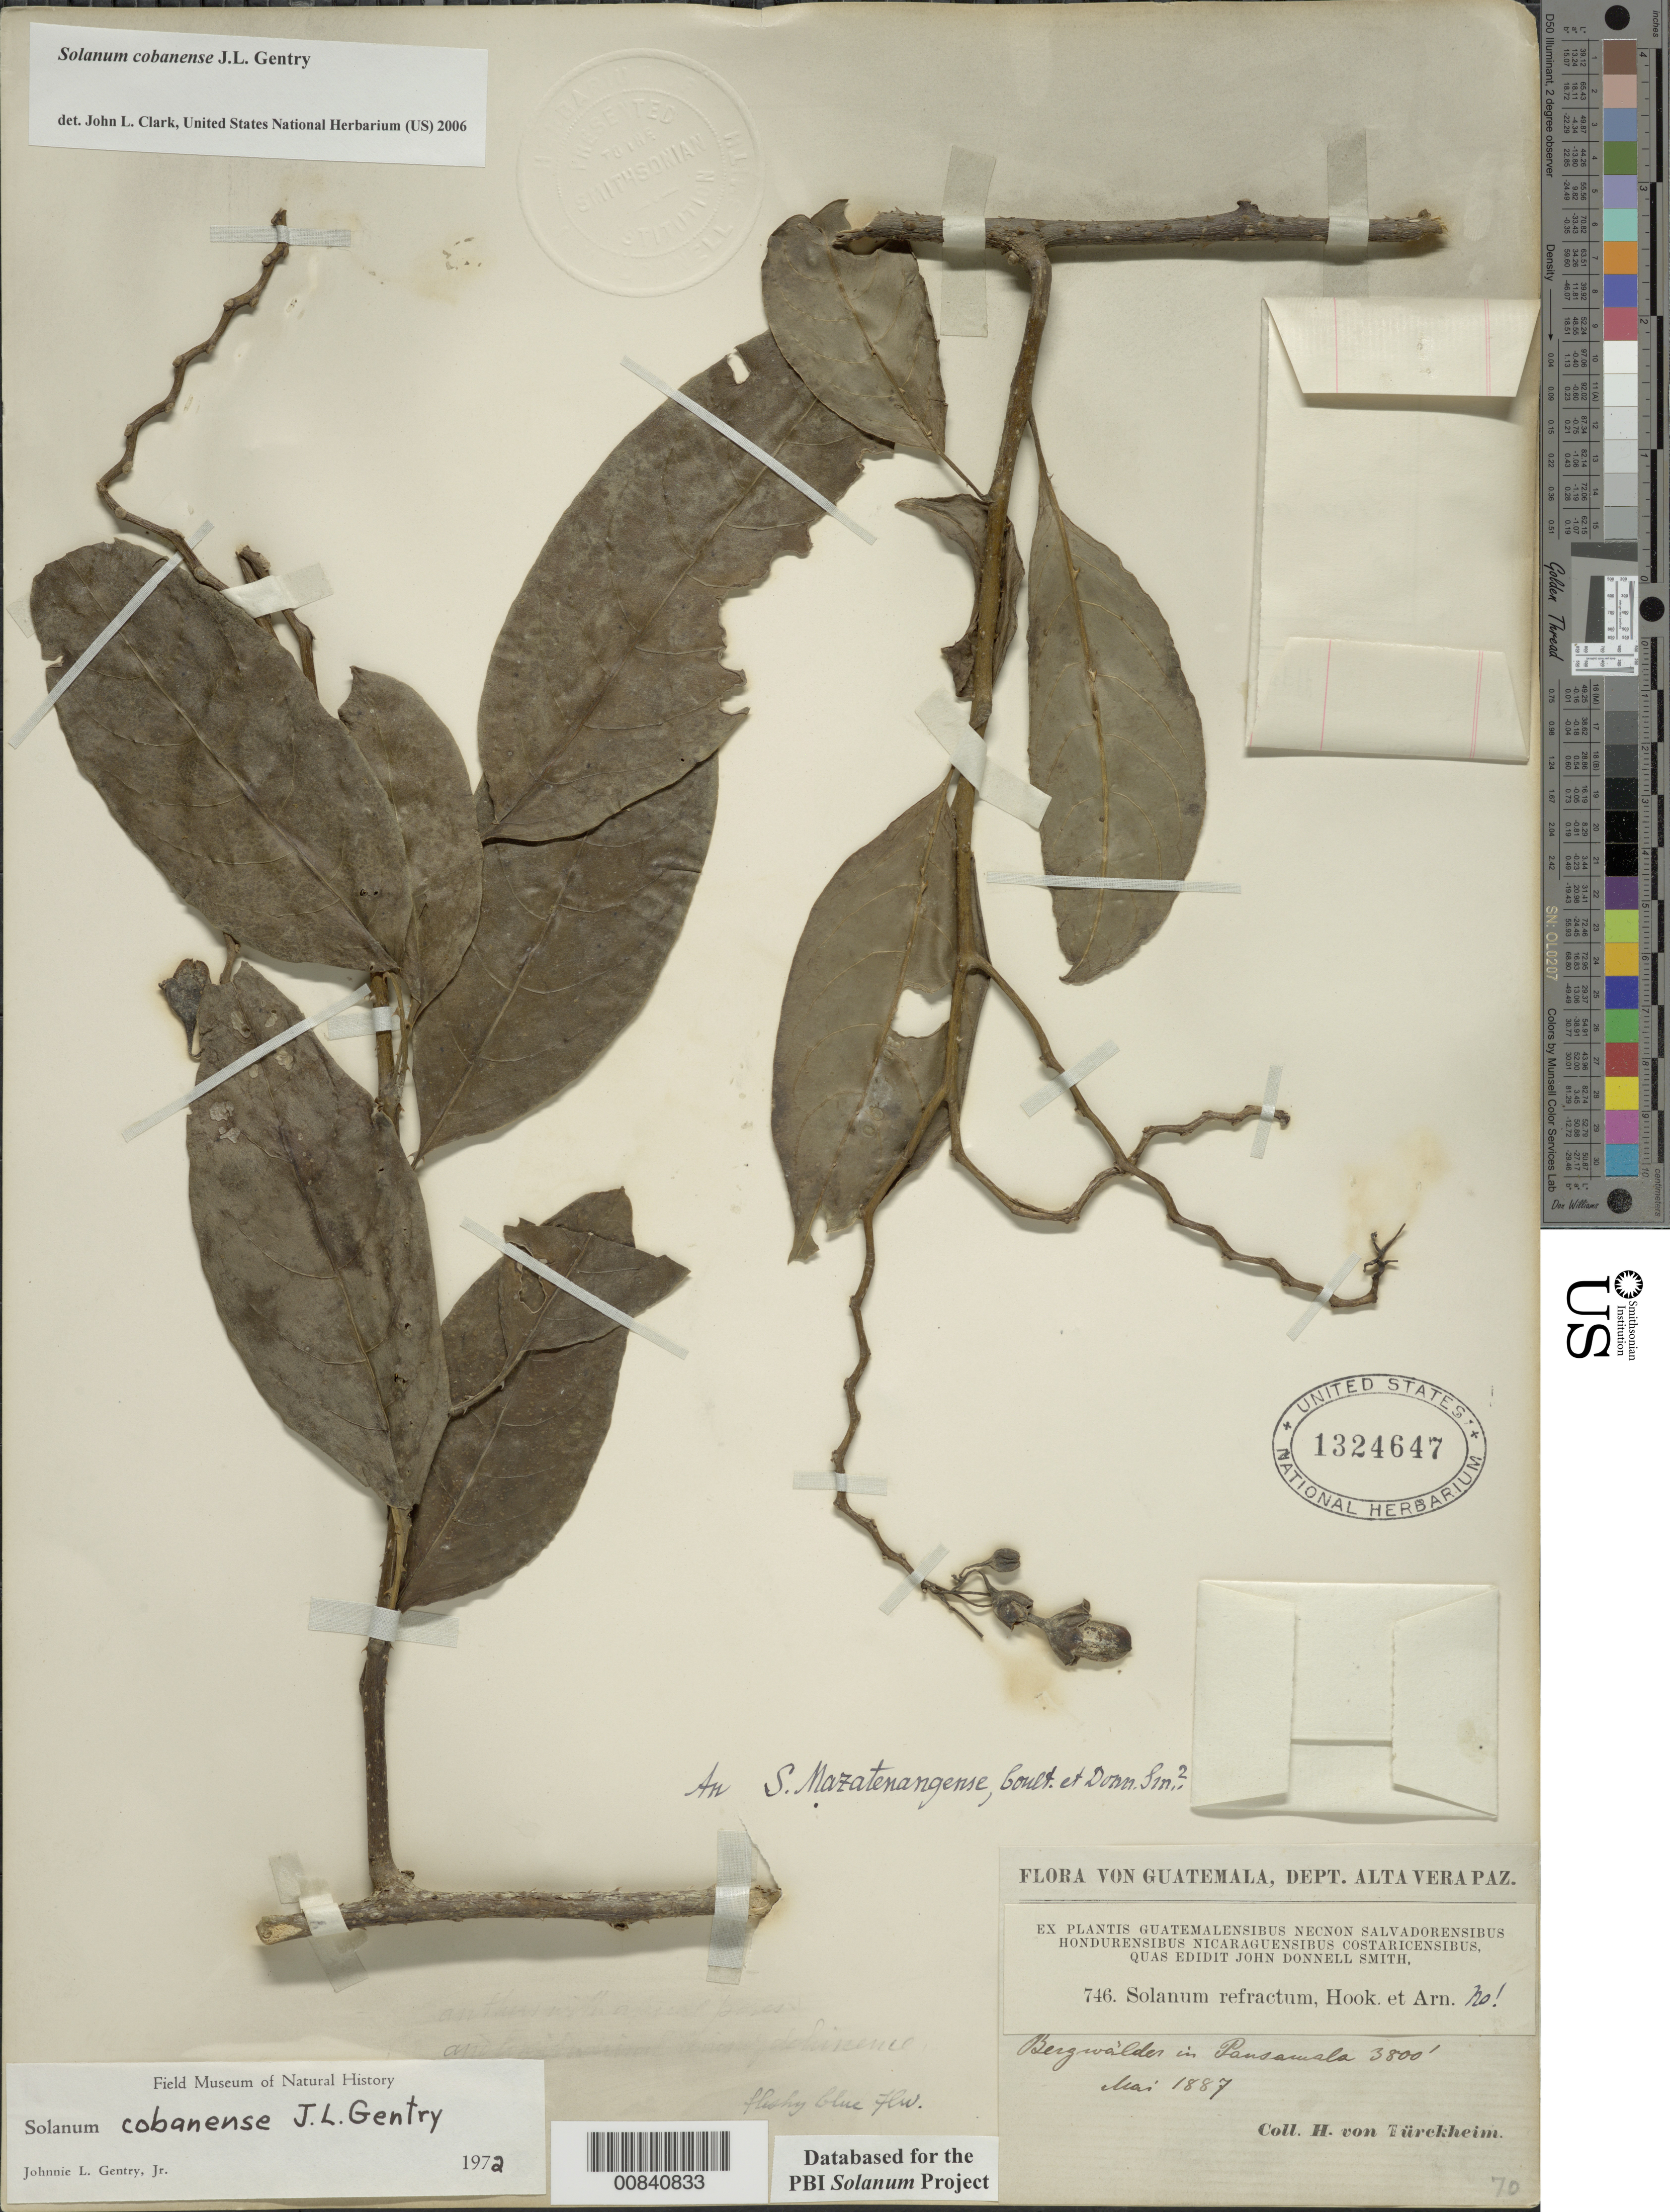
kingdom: Plantae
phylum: Tracheophyta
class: Magnoliopsida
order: Solanales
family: Solanaceae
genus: Solanum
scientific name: Solanum cobanense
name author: J.L. Gentry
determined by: Clark, J. L., (SEL), The Marie Selby Botanical Garden (UNITED STATES)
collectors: H. von Türckheim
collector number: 746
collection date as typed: May 1887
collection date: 1887-05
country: Guatemala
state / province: Alta Verapaz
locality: Bergwalder in Pansamala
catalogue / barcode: US 1324647